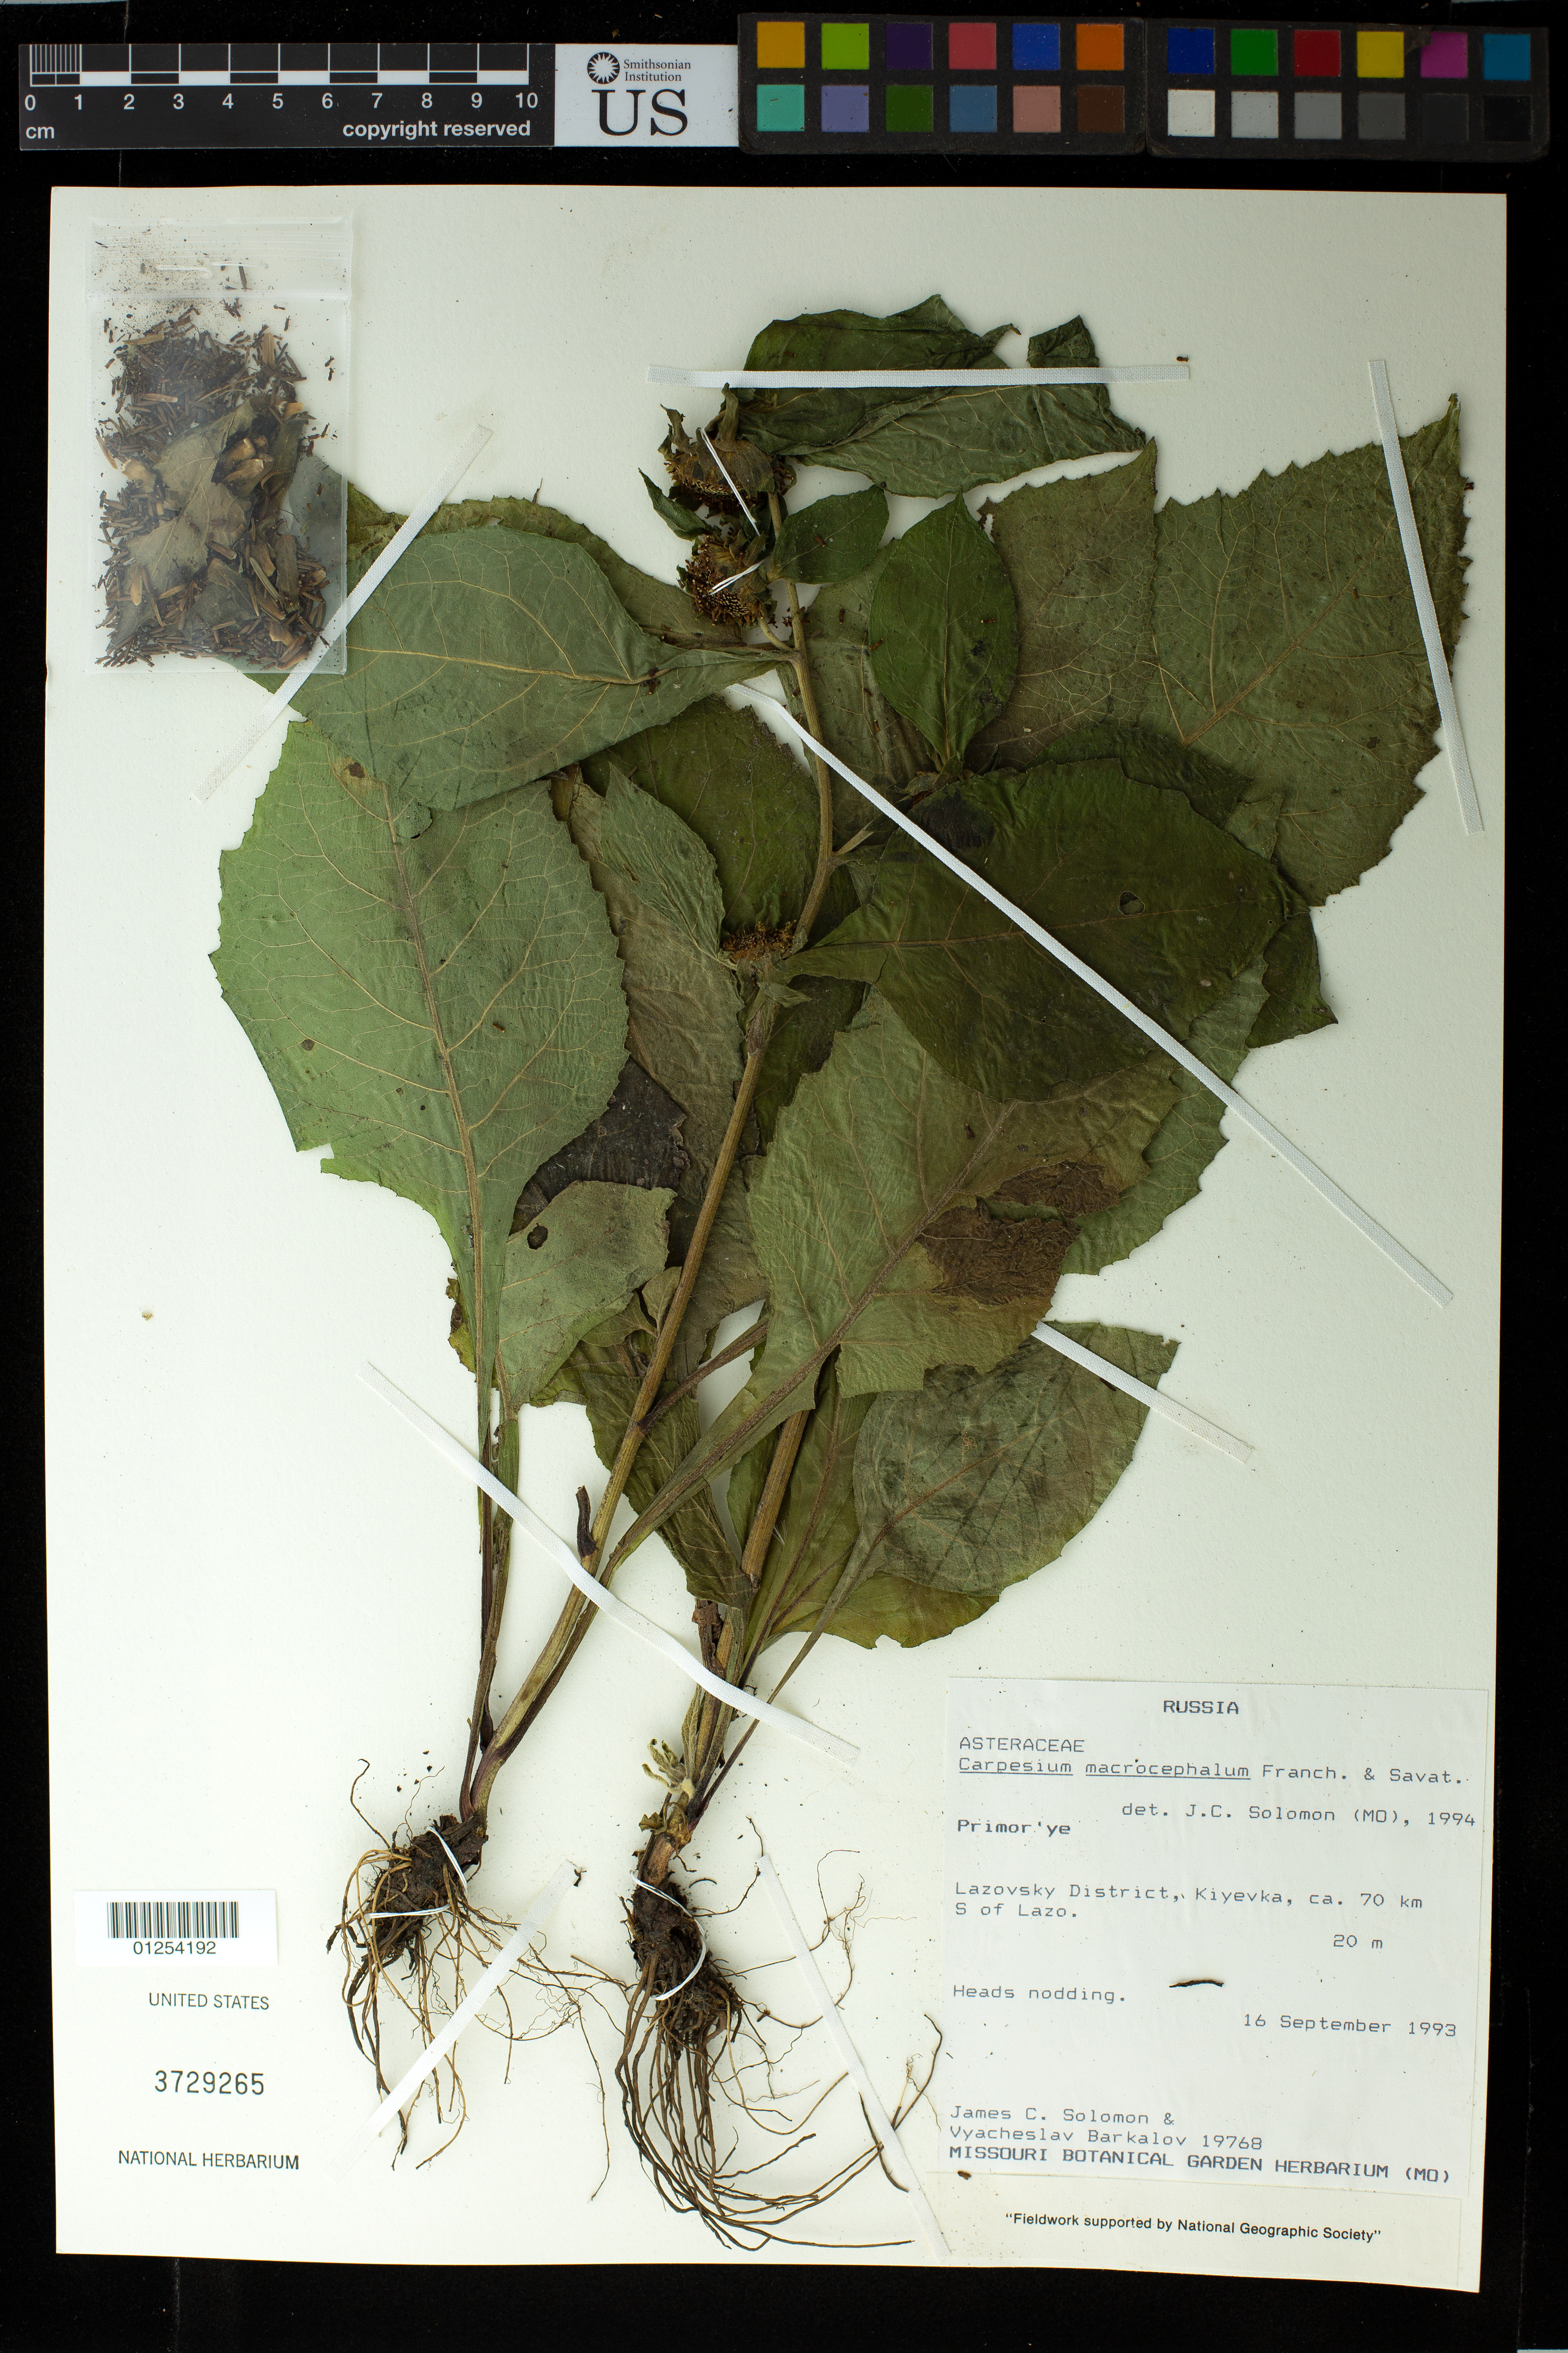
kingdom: Plantae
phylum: Tracheophyta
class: Magnoliopsida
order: Asterales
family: Asteraceae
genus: Carpesium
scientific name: Carpesium macrocephalum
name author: Franch. & Sav.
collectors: J. C. Solomon & V. Barkalov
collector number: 19768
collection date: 1993-09-16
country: Russian Federation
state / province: Primorsky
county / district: Lazovsky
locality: Lavosky District. Kiyevka, ca. 70 km S of Lazo.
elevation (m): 20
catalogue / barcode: US 3729265